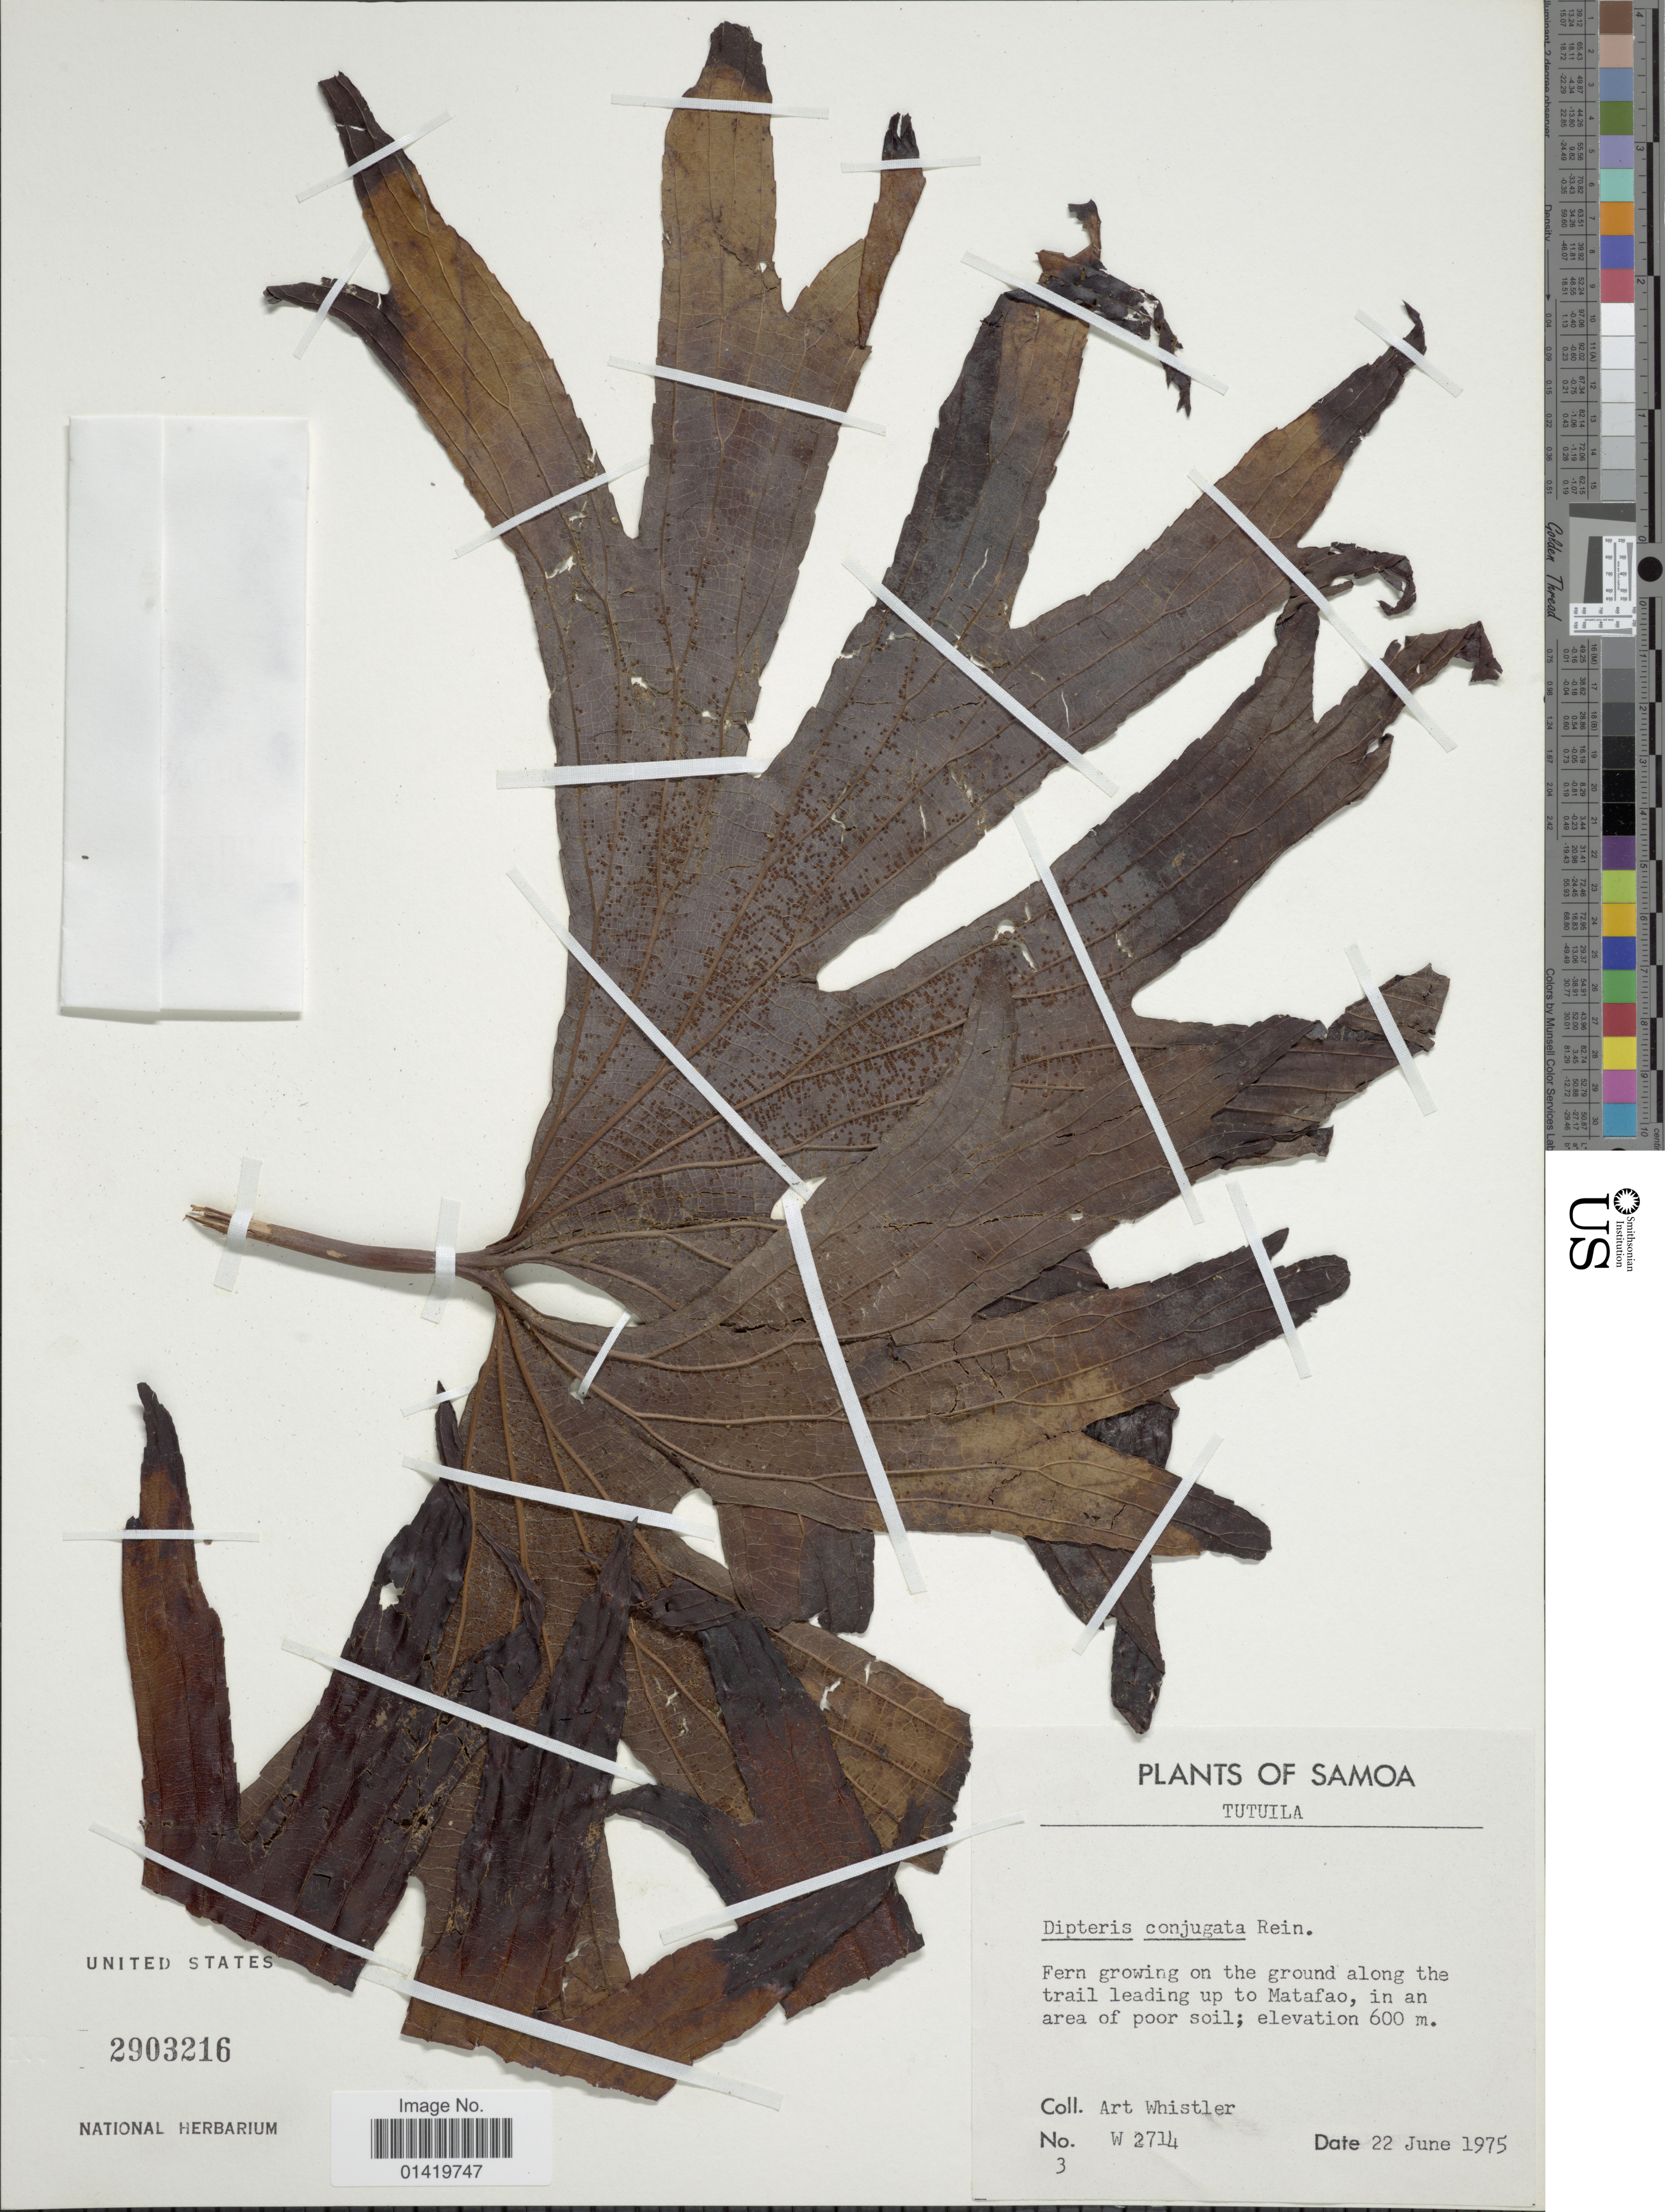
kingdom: Plantae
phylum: Tracheophyta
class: Polypodiopsida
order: Gleicheniales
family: Dipteridaceae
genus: Dipteris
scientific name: Dipteris conjugata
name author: Reinw.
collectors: A. Whistler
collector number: W 2714/3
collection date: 1975-06-22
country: American Samoa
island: Tutuila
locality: Fern growing on the ground along the trail leading up to Matafao, in an area of poor soil.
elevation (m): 600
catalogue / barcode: US 2903216